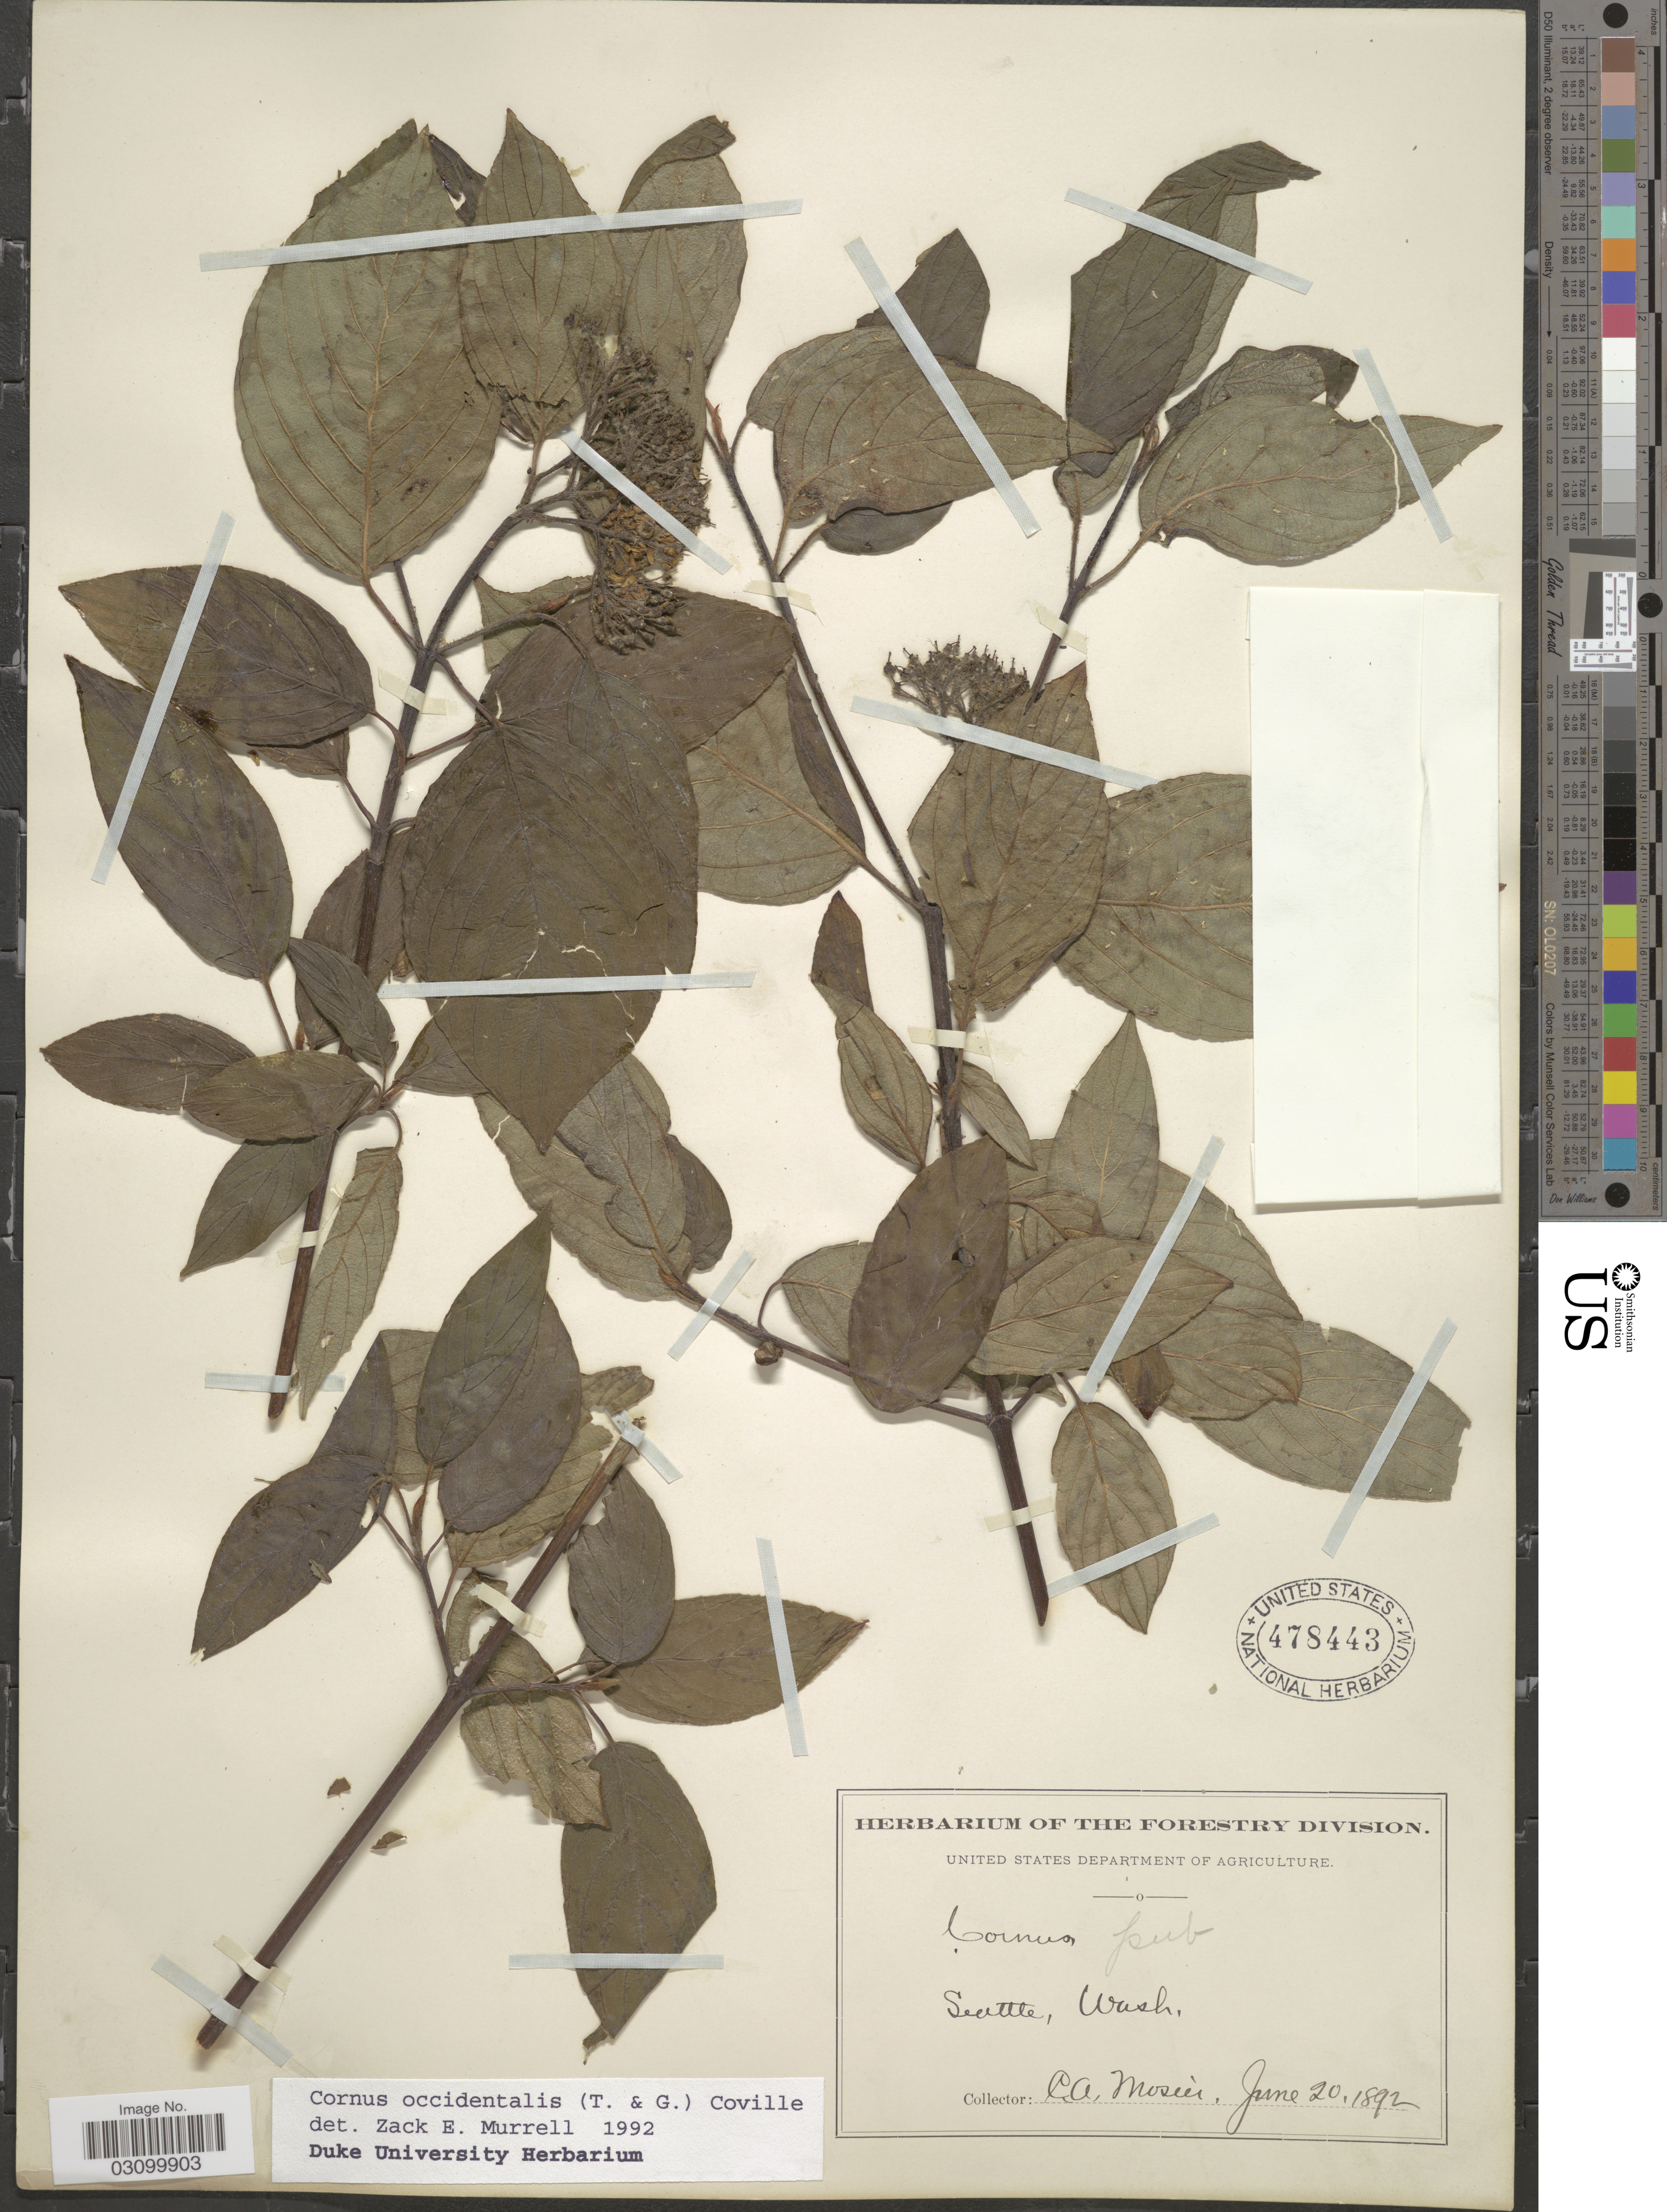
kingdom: Plantae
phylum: Tracheophyta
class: Magnoliopsida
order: Cornales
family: Cornaceae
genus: Cornus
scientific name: Cornus occidentalis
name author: (Torr. & A. Gray) Coville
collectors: C. A. Mosier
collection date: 1892-06-20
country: United States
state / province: Washington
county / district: King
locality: Seattle.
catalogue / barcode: US 478443